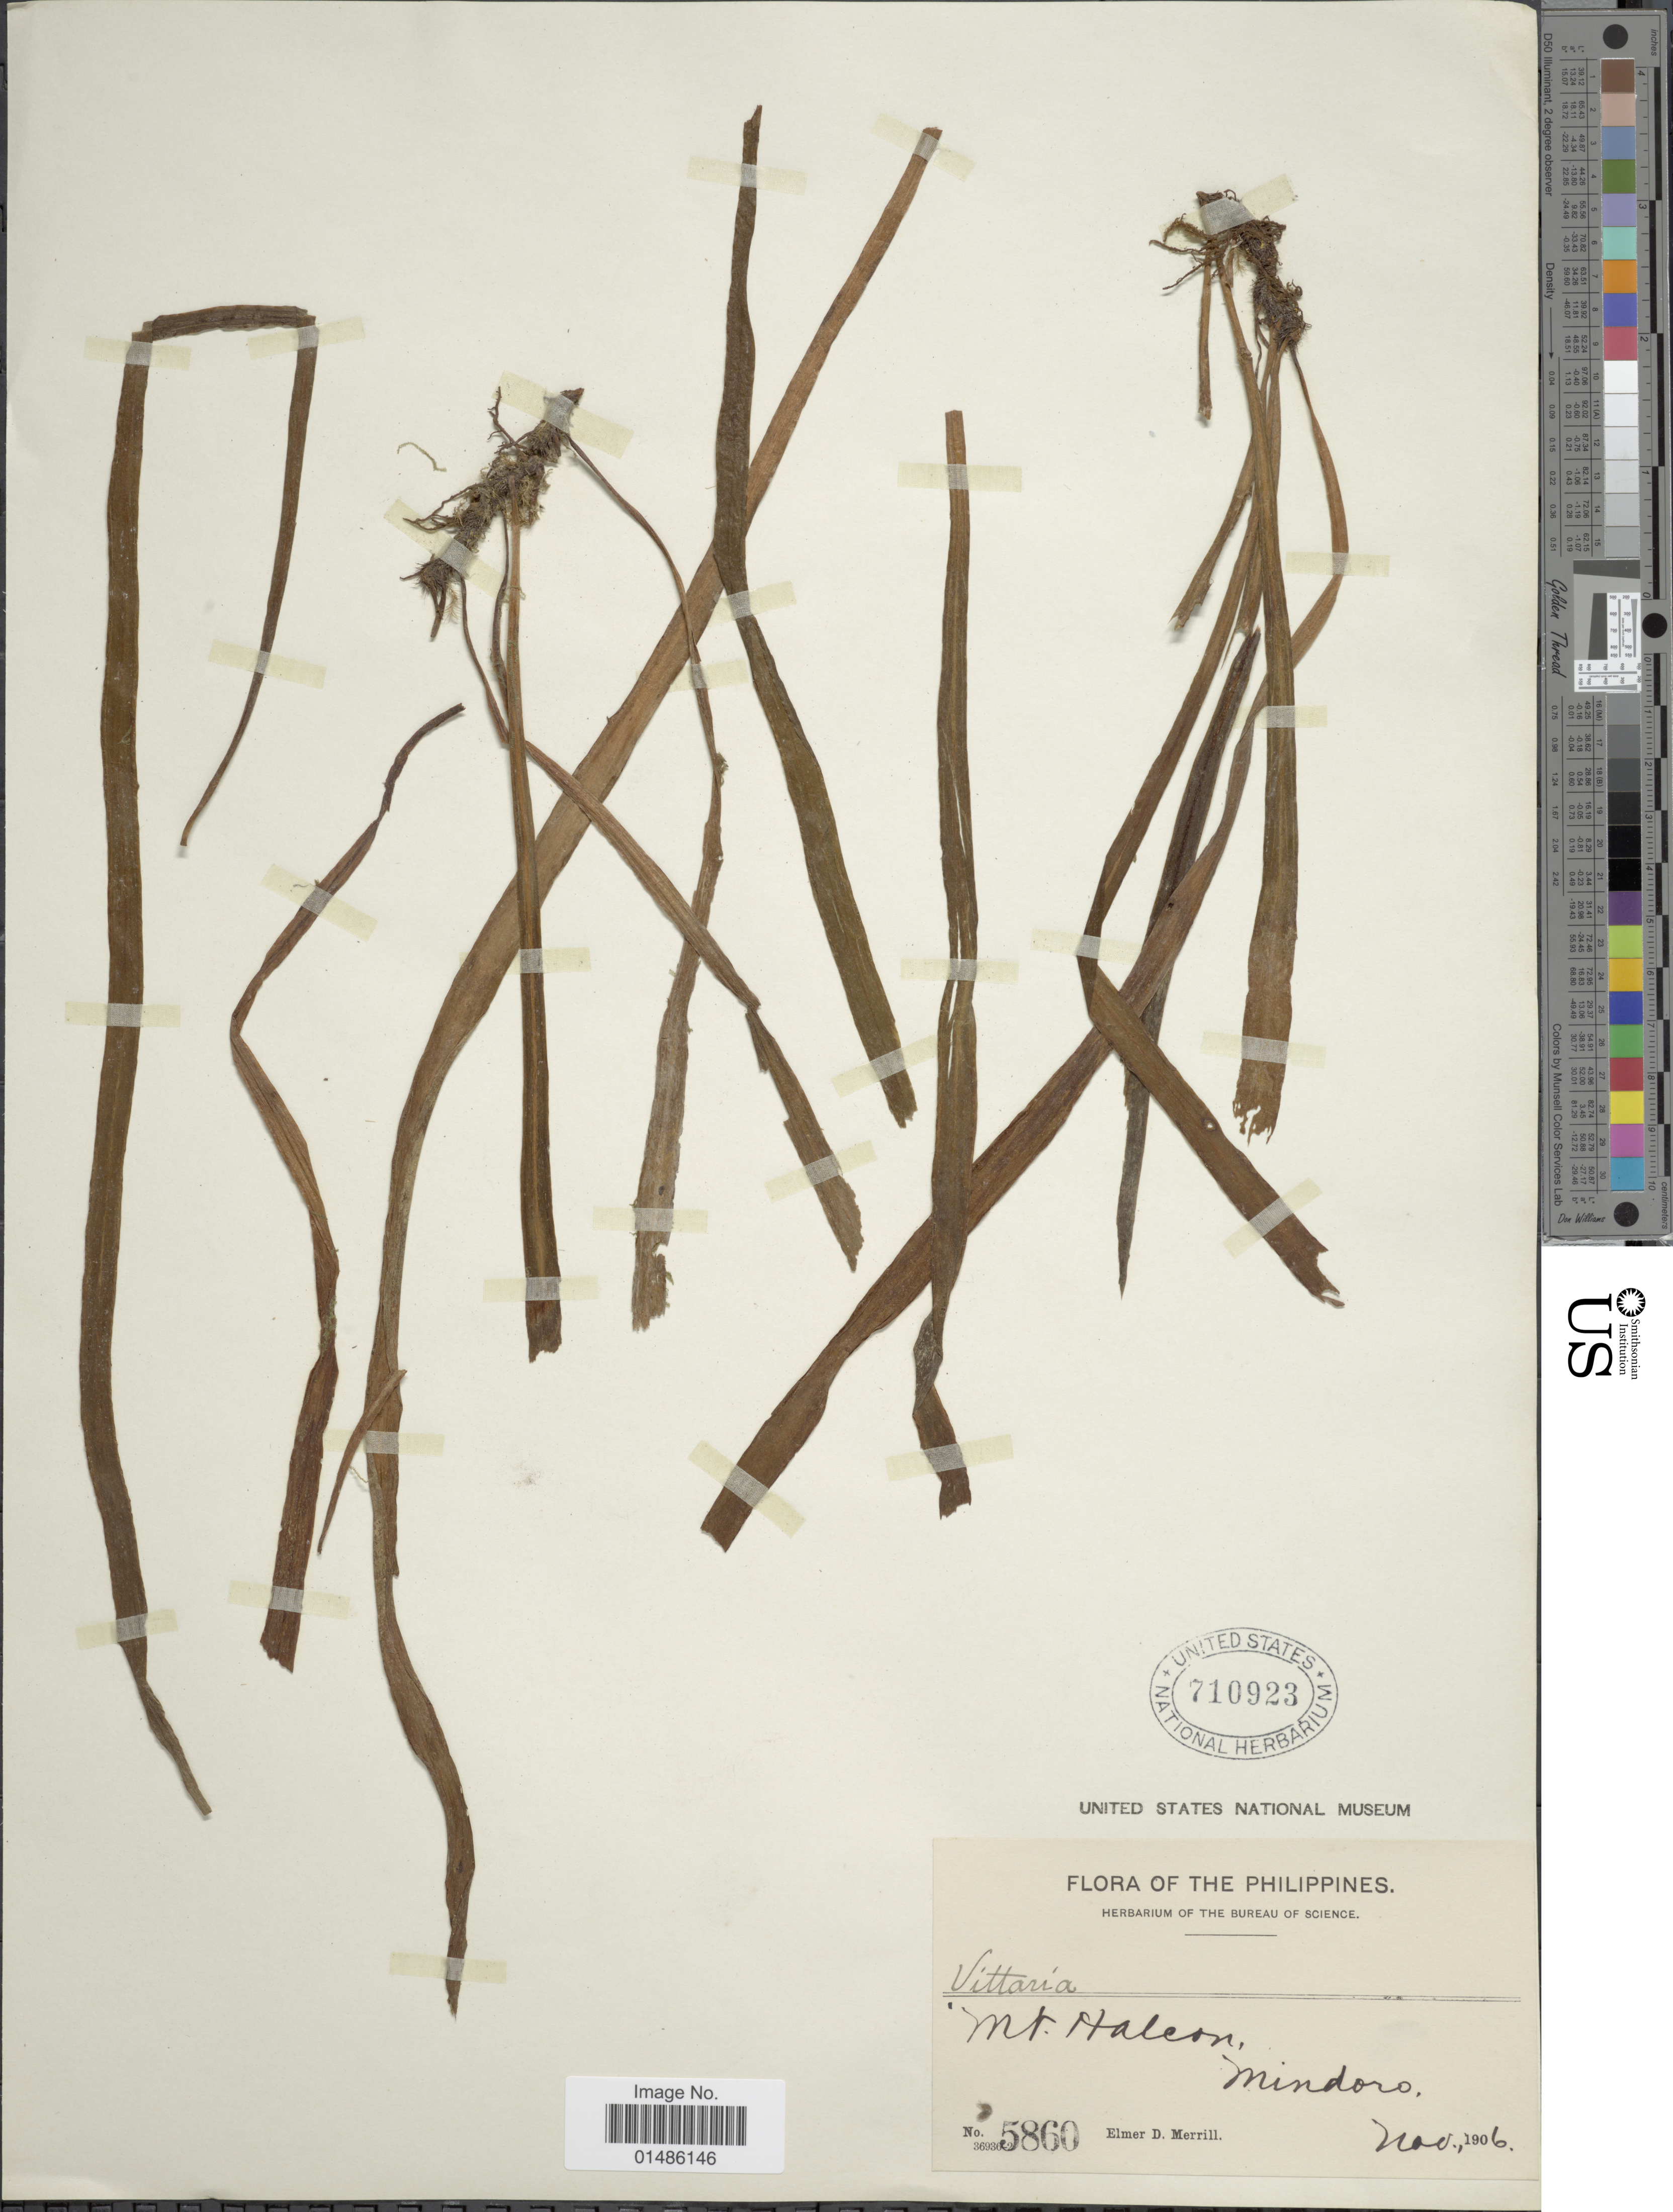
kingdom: Plantae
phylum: Tracheophyta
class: Polypodiopsida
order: Polypodiales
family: Pteridaceae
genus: Haplopteris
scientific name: Haplopteris sp.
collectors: E. D. Merrill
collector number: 5860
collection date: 1906-11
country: Philippines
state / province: Mimaropa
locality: Mt. Halcon, Mindoro.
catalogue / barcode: US 710923